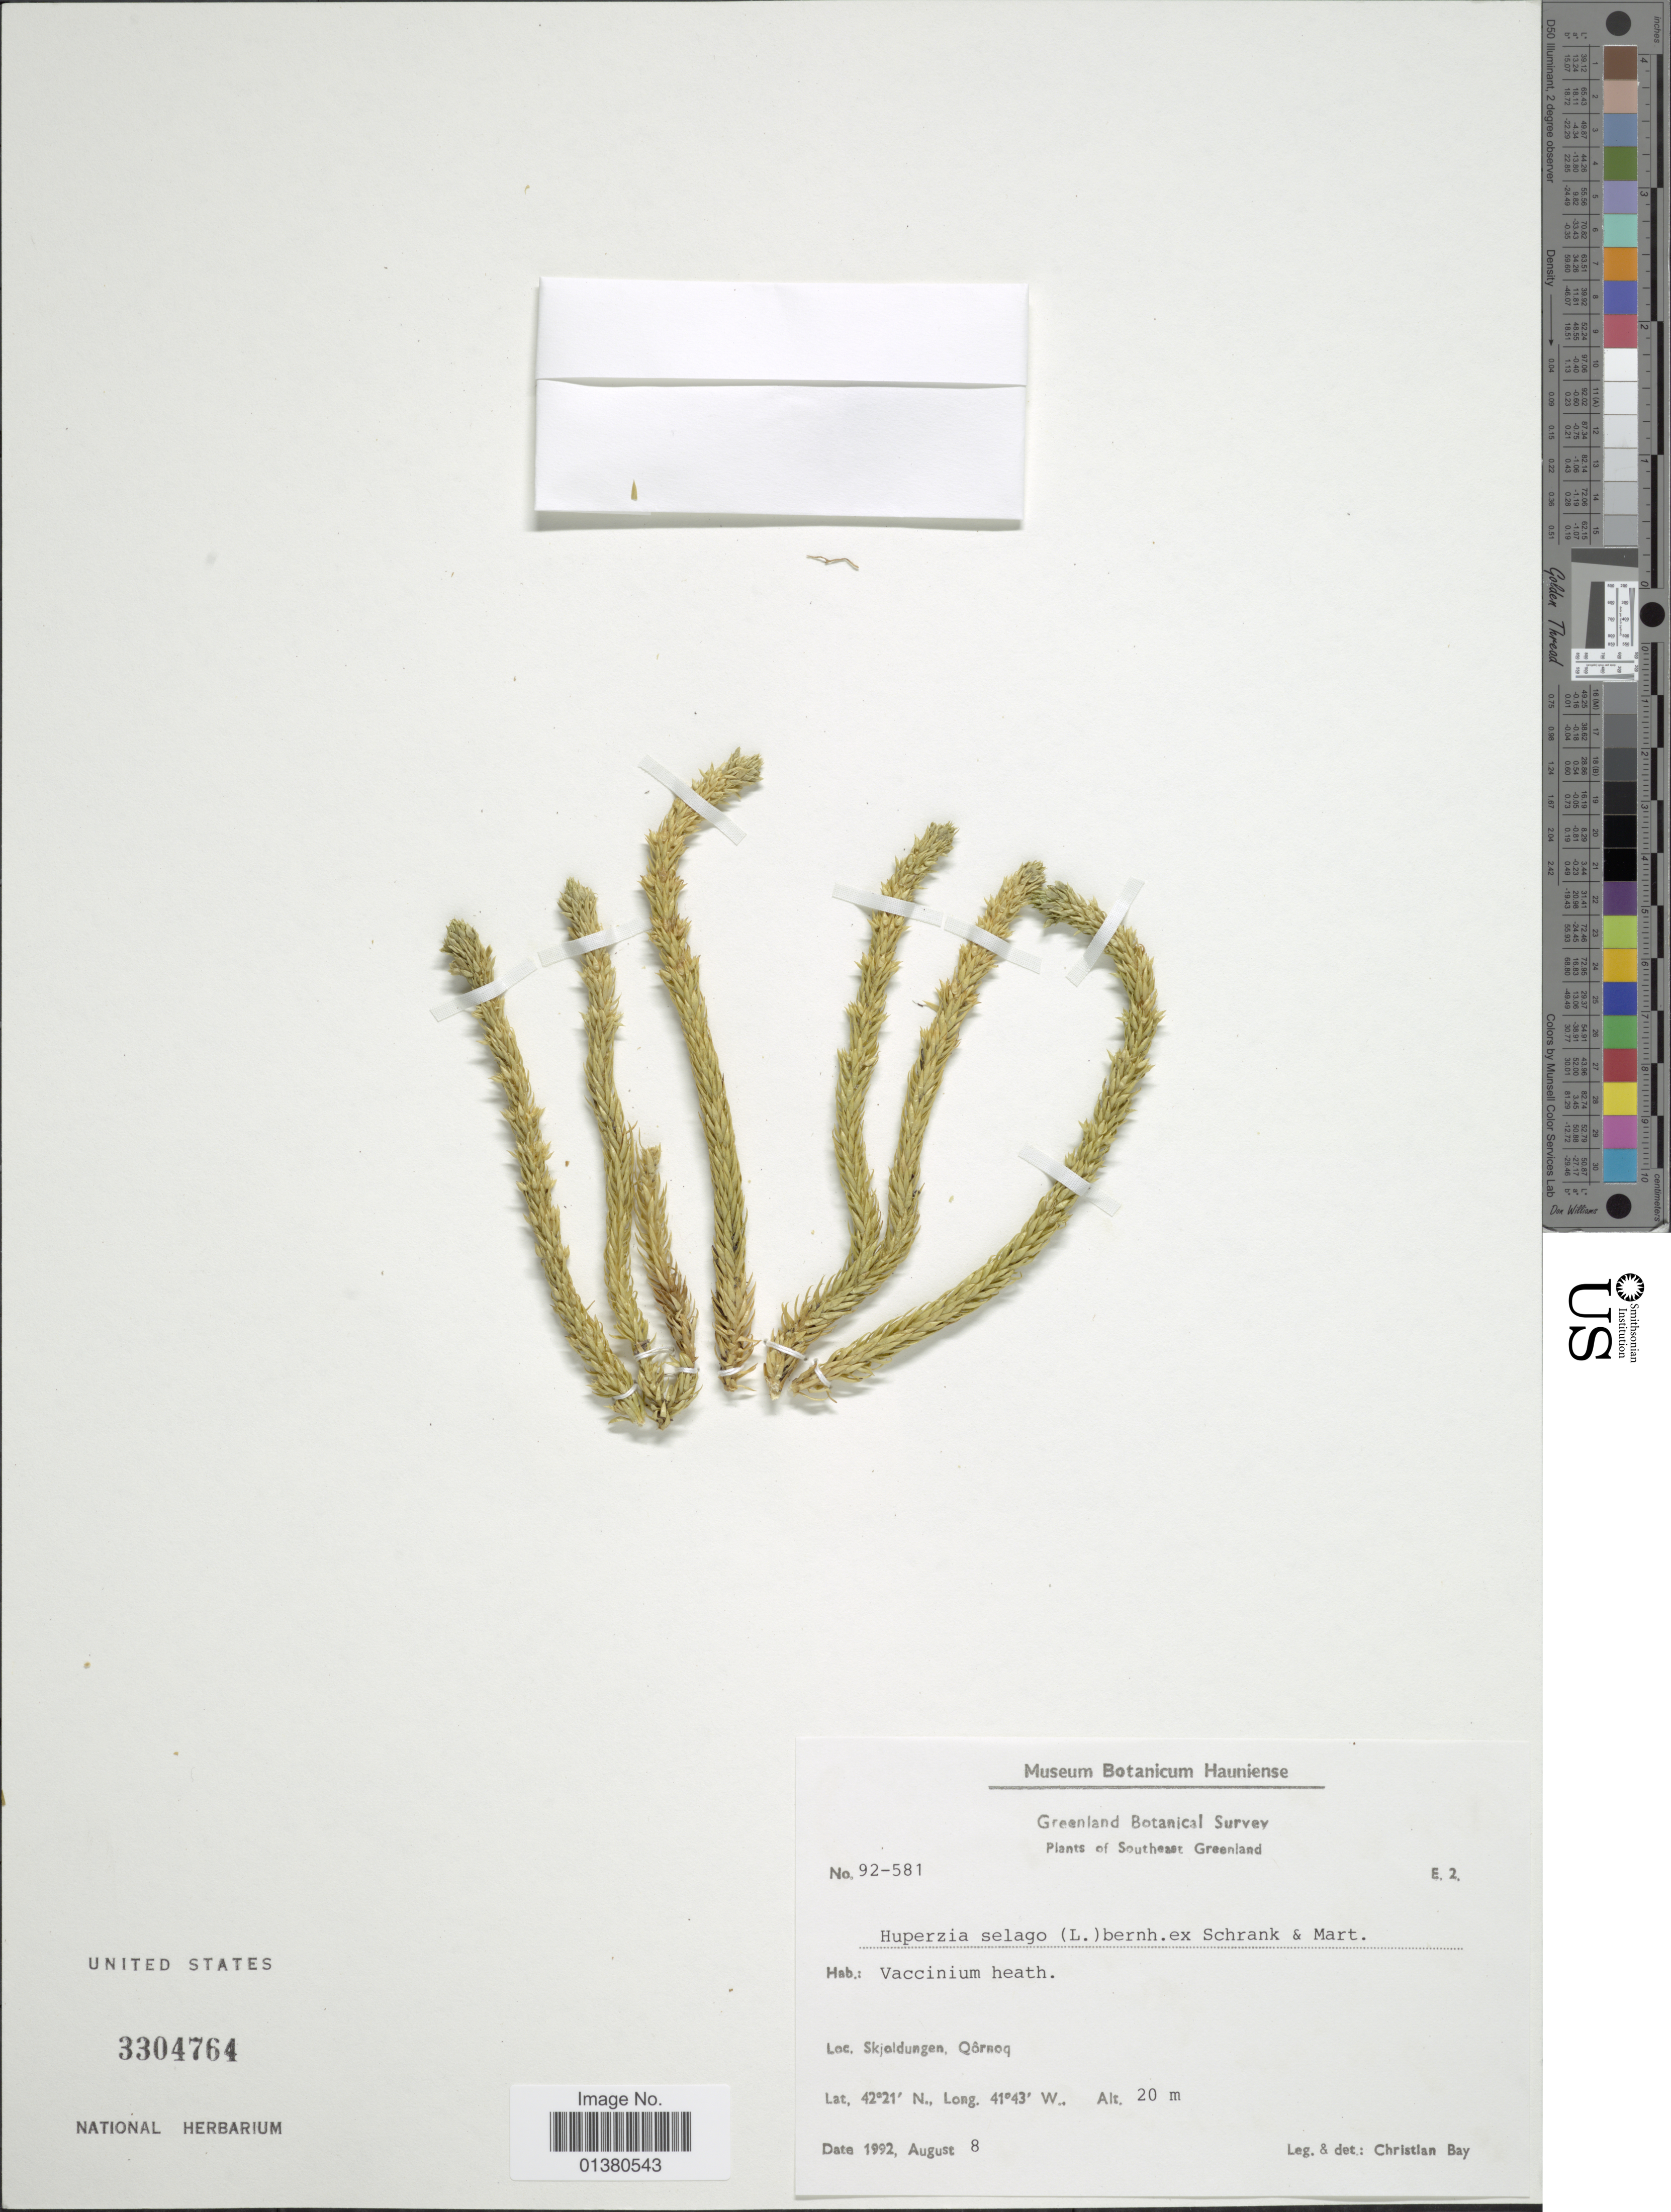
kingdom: Plantae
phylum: Tracheophyta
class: Lycopodiopsida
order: Lycopodiales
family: Lycopodiaceae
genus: Huperzia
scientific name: Huperzia selago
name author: (L.) Bernh. ex Schrank & Mart.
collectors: C. Bay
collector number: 92-581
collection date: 1992-08-08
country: Greenland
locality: Southeast Greenland, Skjoldungen, Qôrnoq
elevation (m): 20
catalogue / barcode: US 3304764